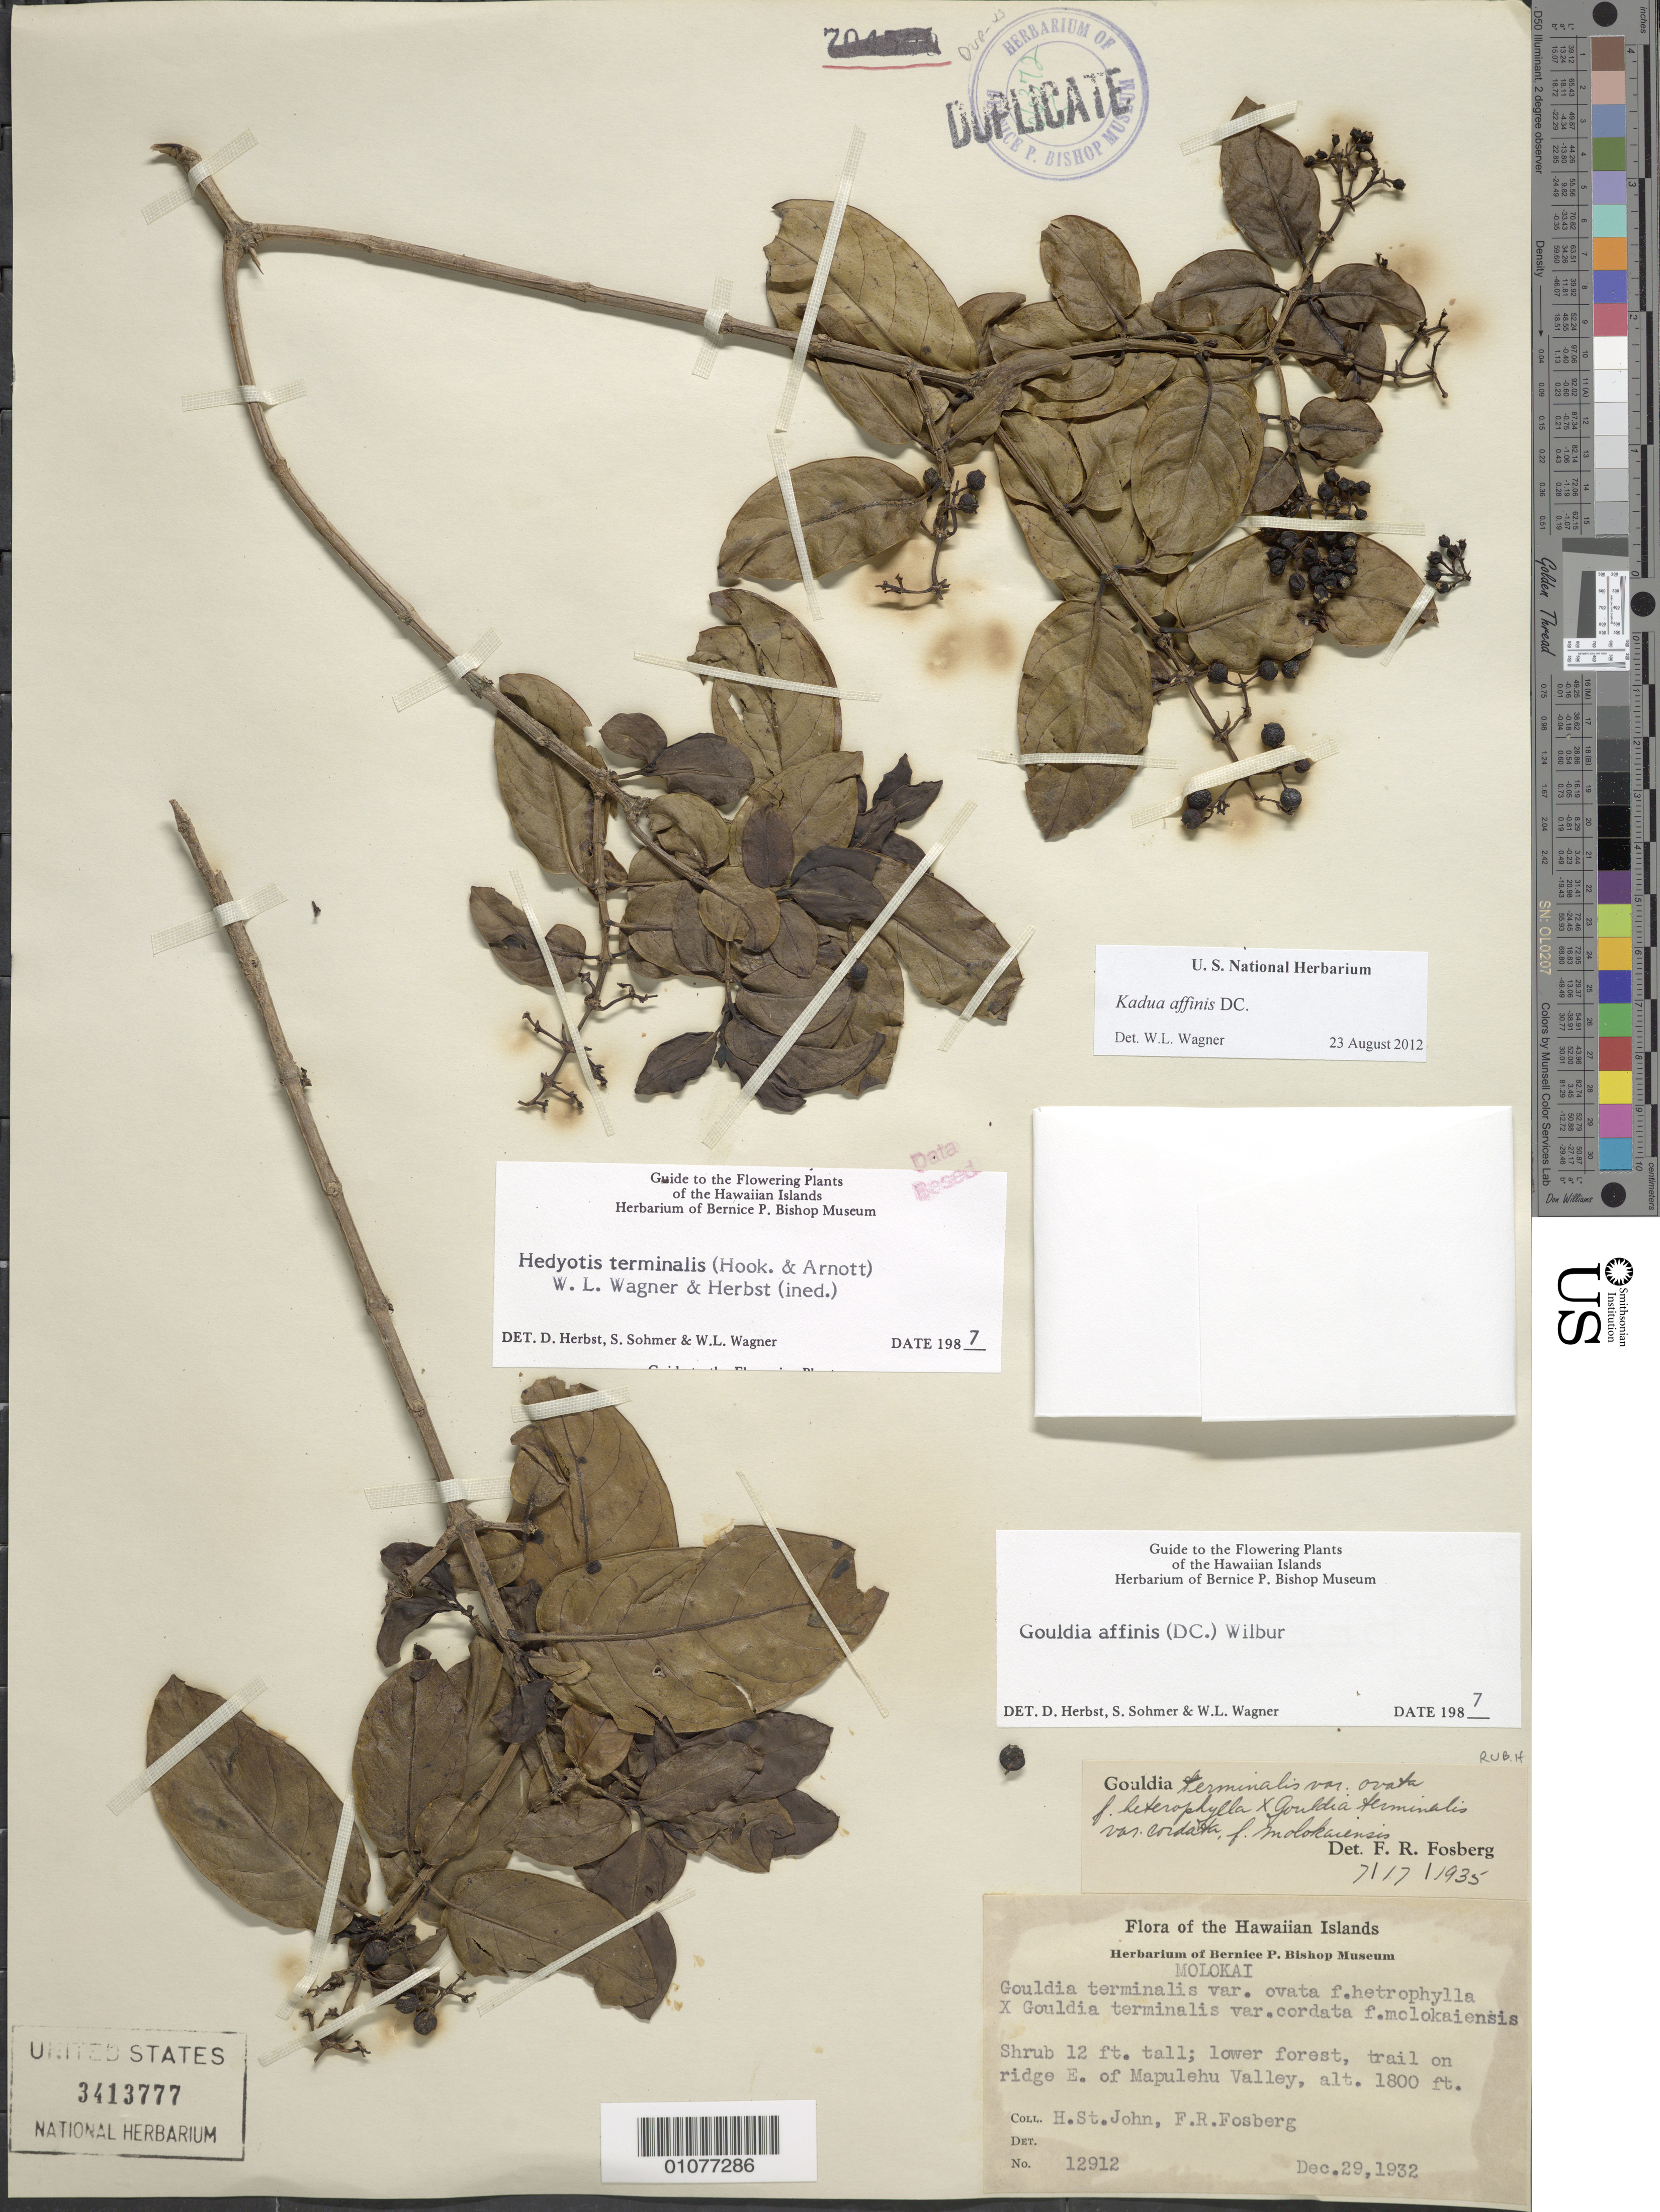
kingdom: Plantae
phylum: Tracheophyta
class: Magnoliopsida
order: Gentianales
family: Rubiaceae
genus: Kadua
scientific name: Kadua affinis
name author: DC.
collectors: H. St. John & F. R. Fosberg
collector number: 12912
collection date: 1932-12-29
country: United States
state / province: Hawaii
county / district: Maui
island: Moloka'i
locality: trail on ridge E of Mapulehu Valley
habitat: lower forest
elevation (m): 549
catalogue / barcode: US 3413777